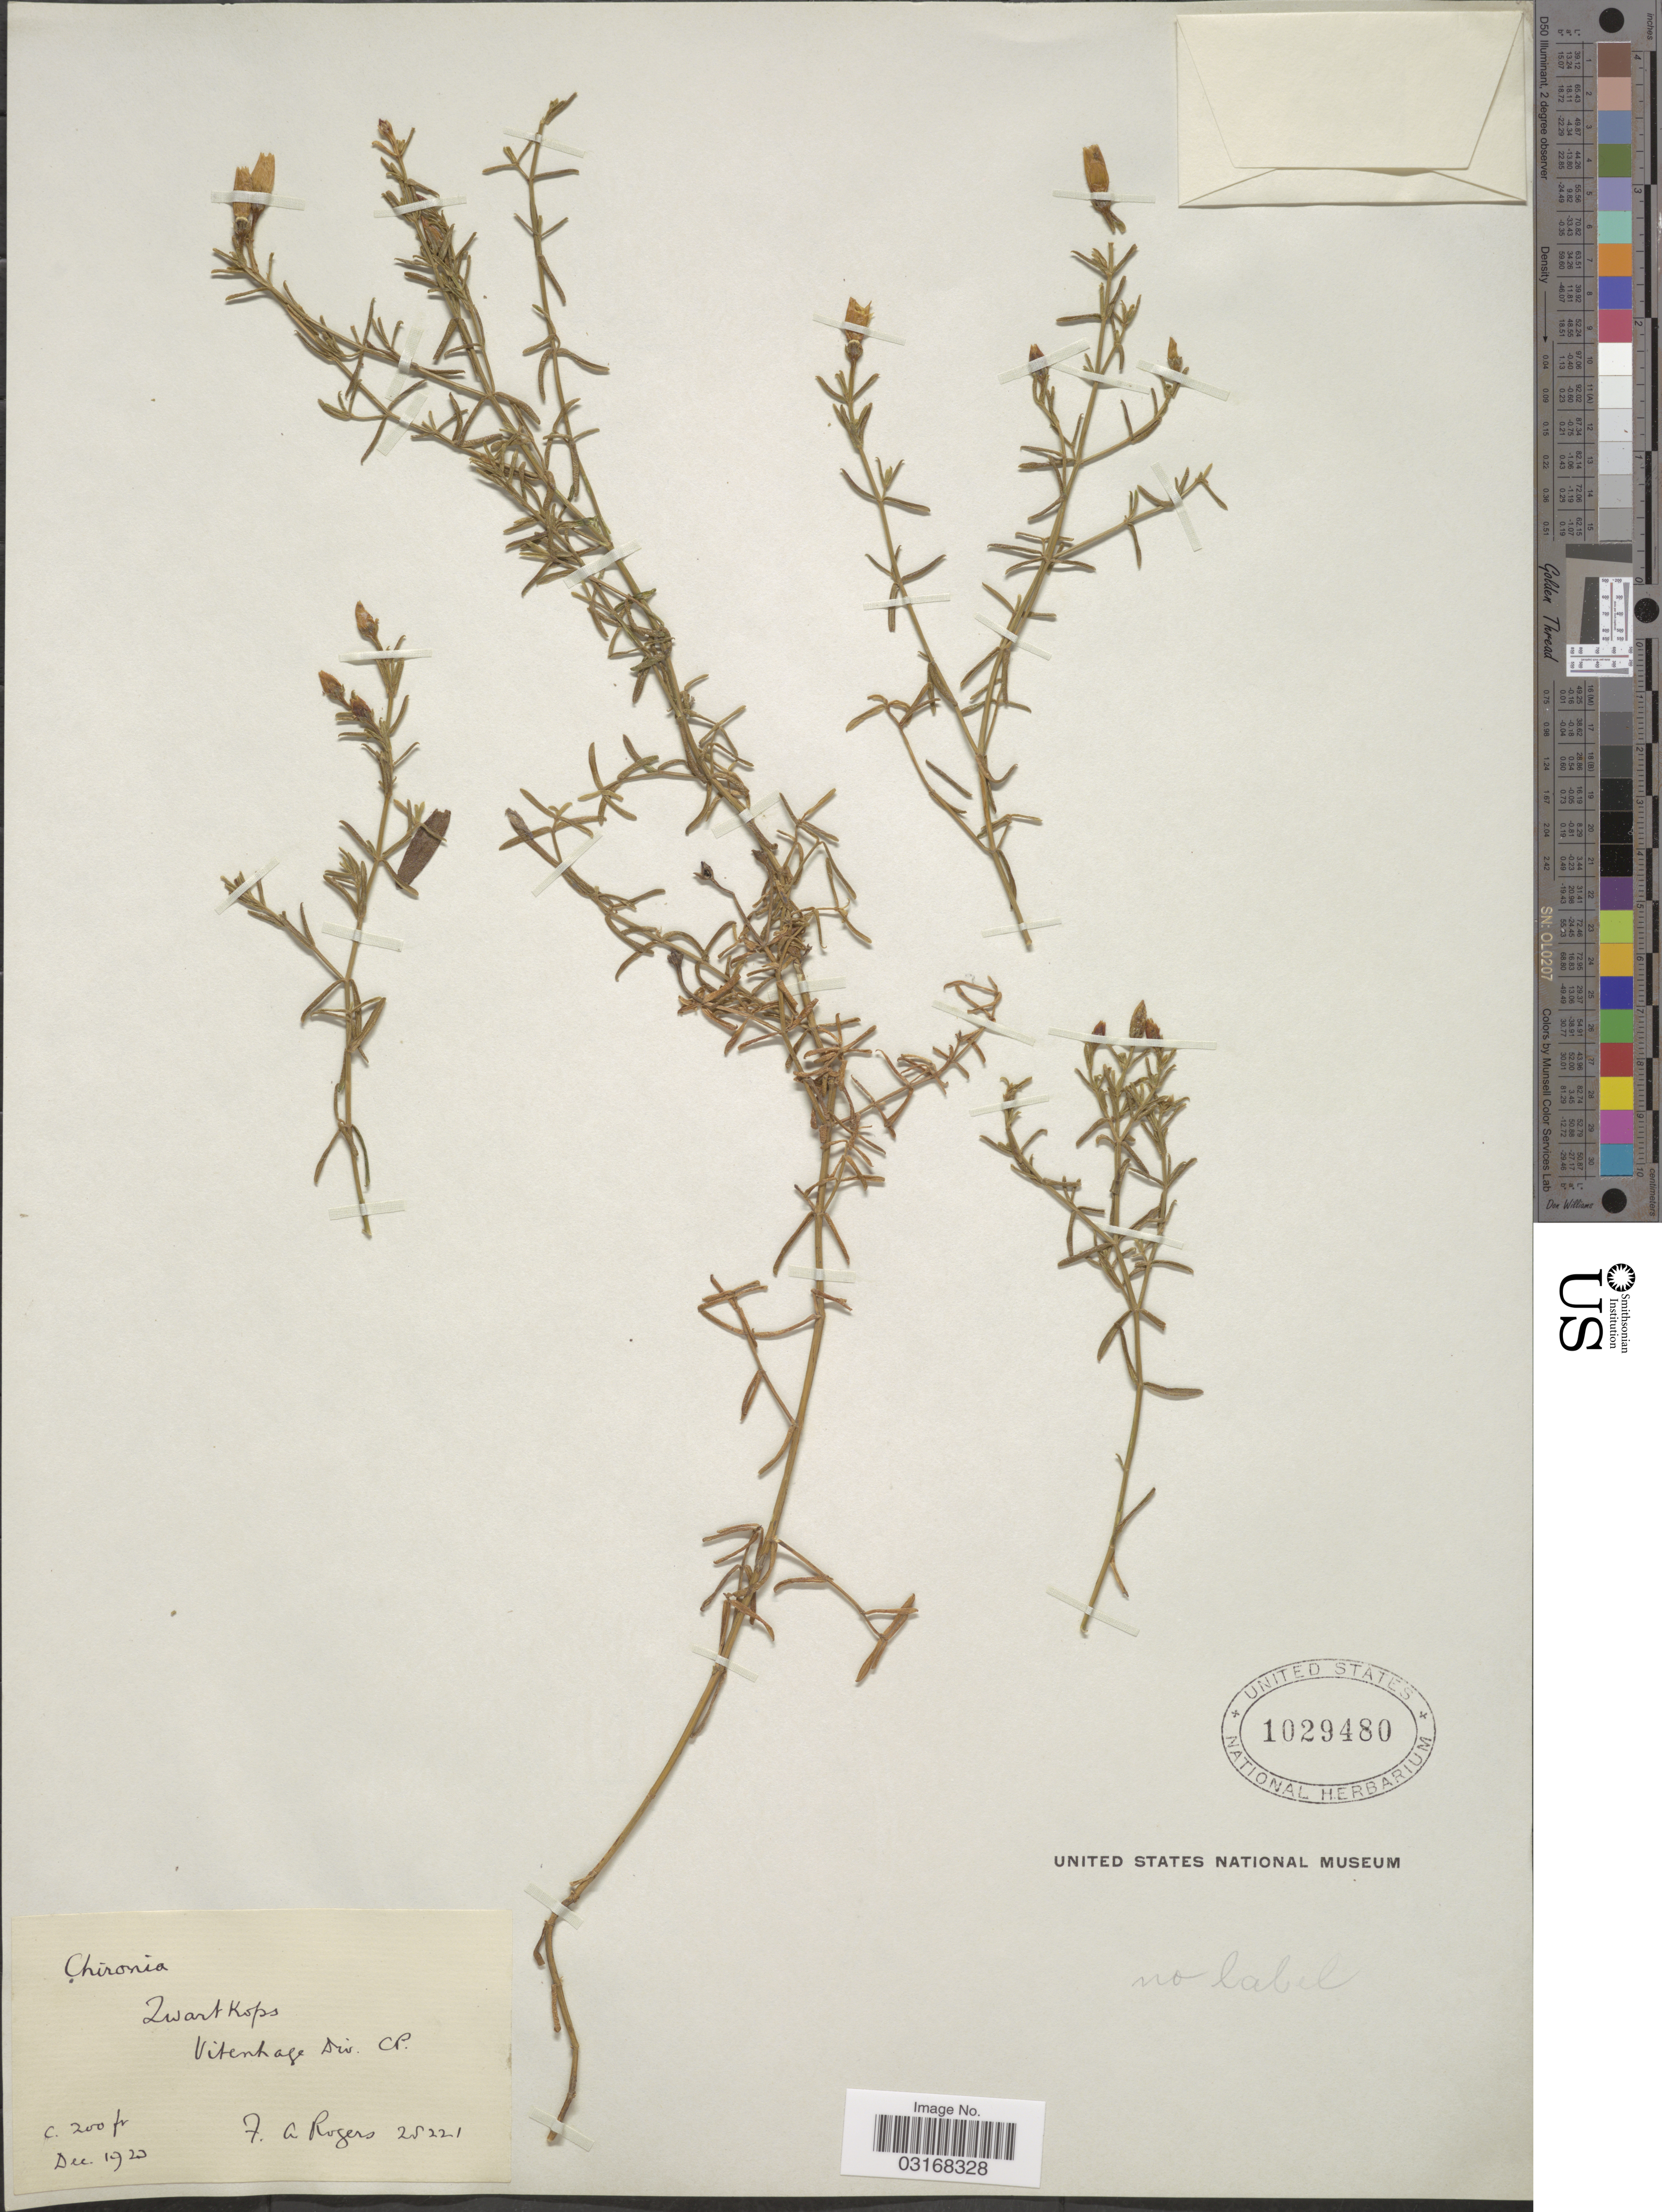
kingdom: Plantae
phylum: Tracheophyta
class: Magnoliopsida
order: Gentianales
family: Gentianaceae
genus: Chironia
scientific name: Chironia sp.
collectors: F. A. Rogers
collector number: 25221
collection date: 1920-12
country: South Africa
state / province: Eastern Cape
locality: Zwart Kops. Uitenhage Div. CP.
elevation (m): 61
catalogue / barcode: US 1029480